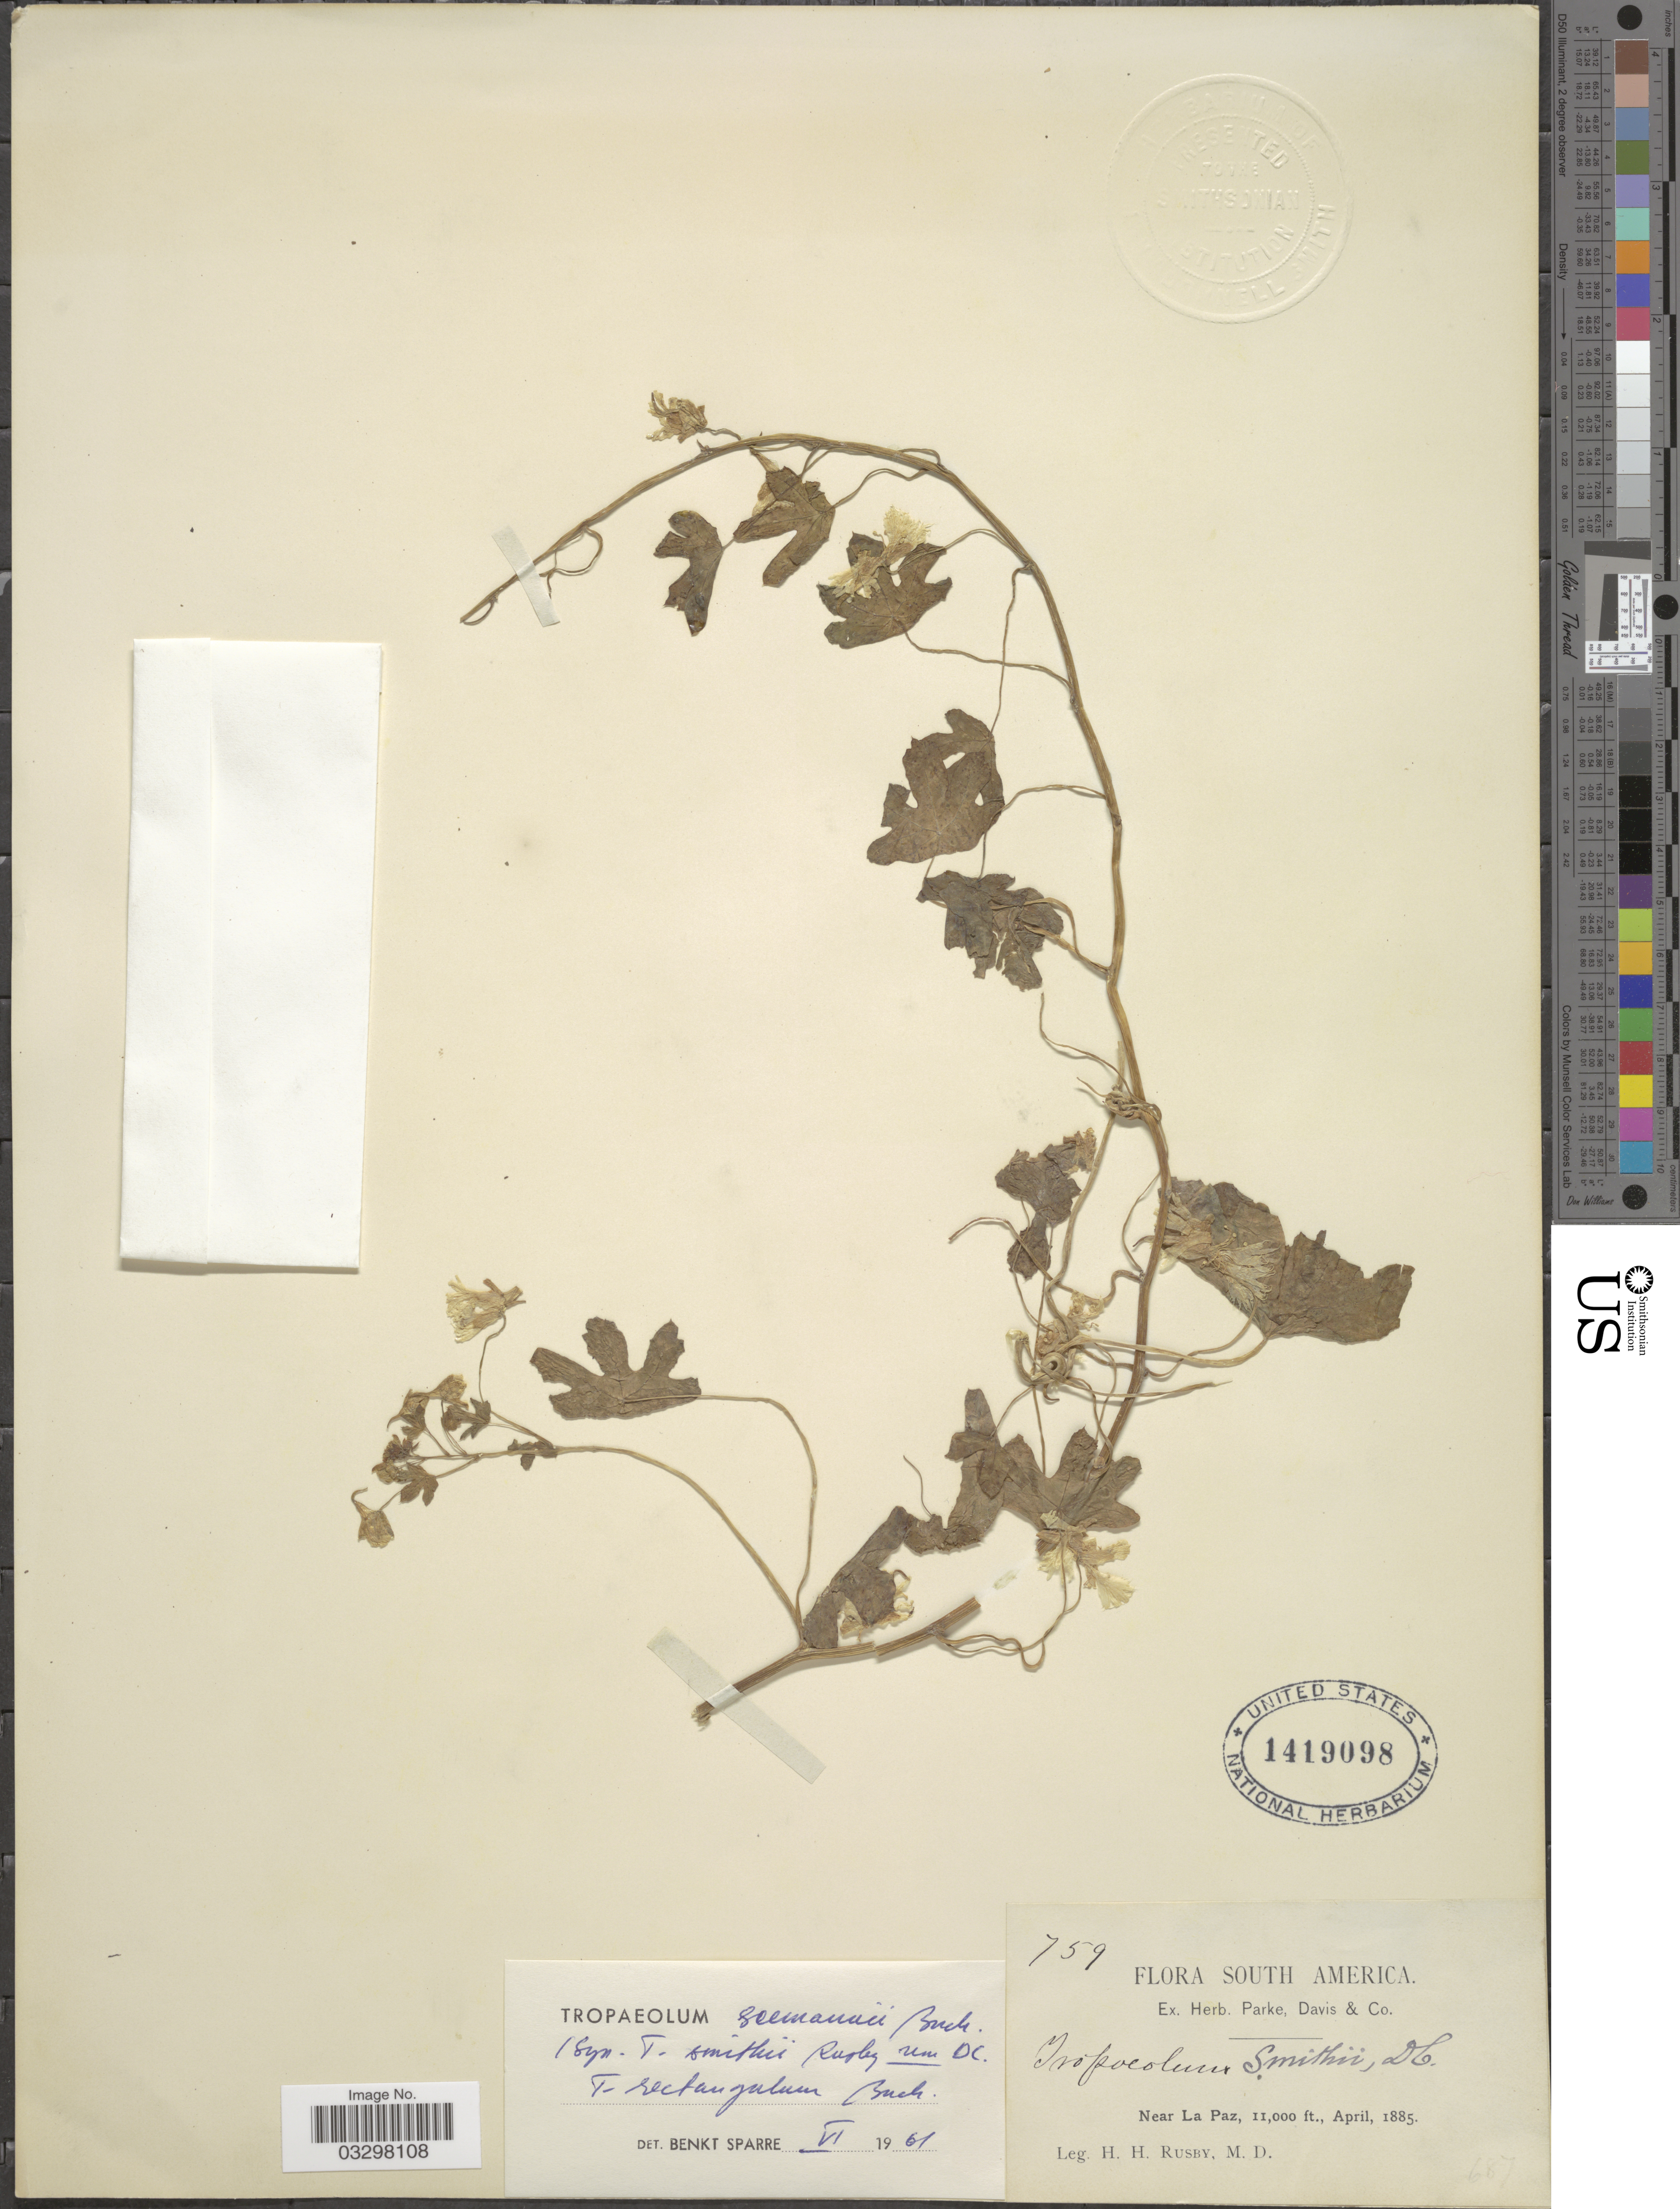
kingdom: Plantae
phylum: Tracheophyta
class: Magnoliopsida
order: Brassicales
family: Tropaeolaceae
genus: Tropaeolum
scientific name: Tropaeolum seemannii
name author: Buchenau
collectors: H. H. Rusby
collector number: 759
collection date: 1885-04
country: Bolivia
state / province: La Paz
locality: Near La Paz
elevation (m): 3353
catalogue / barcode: US 1419098